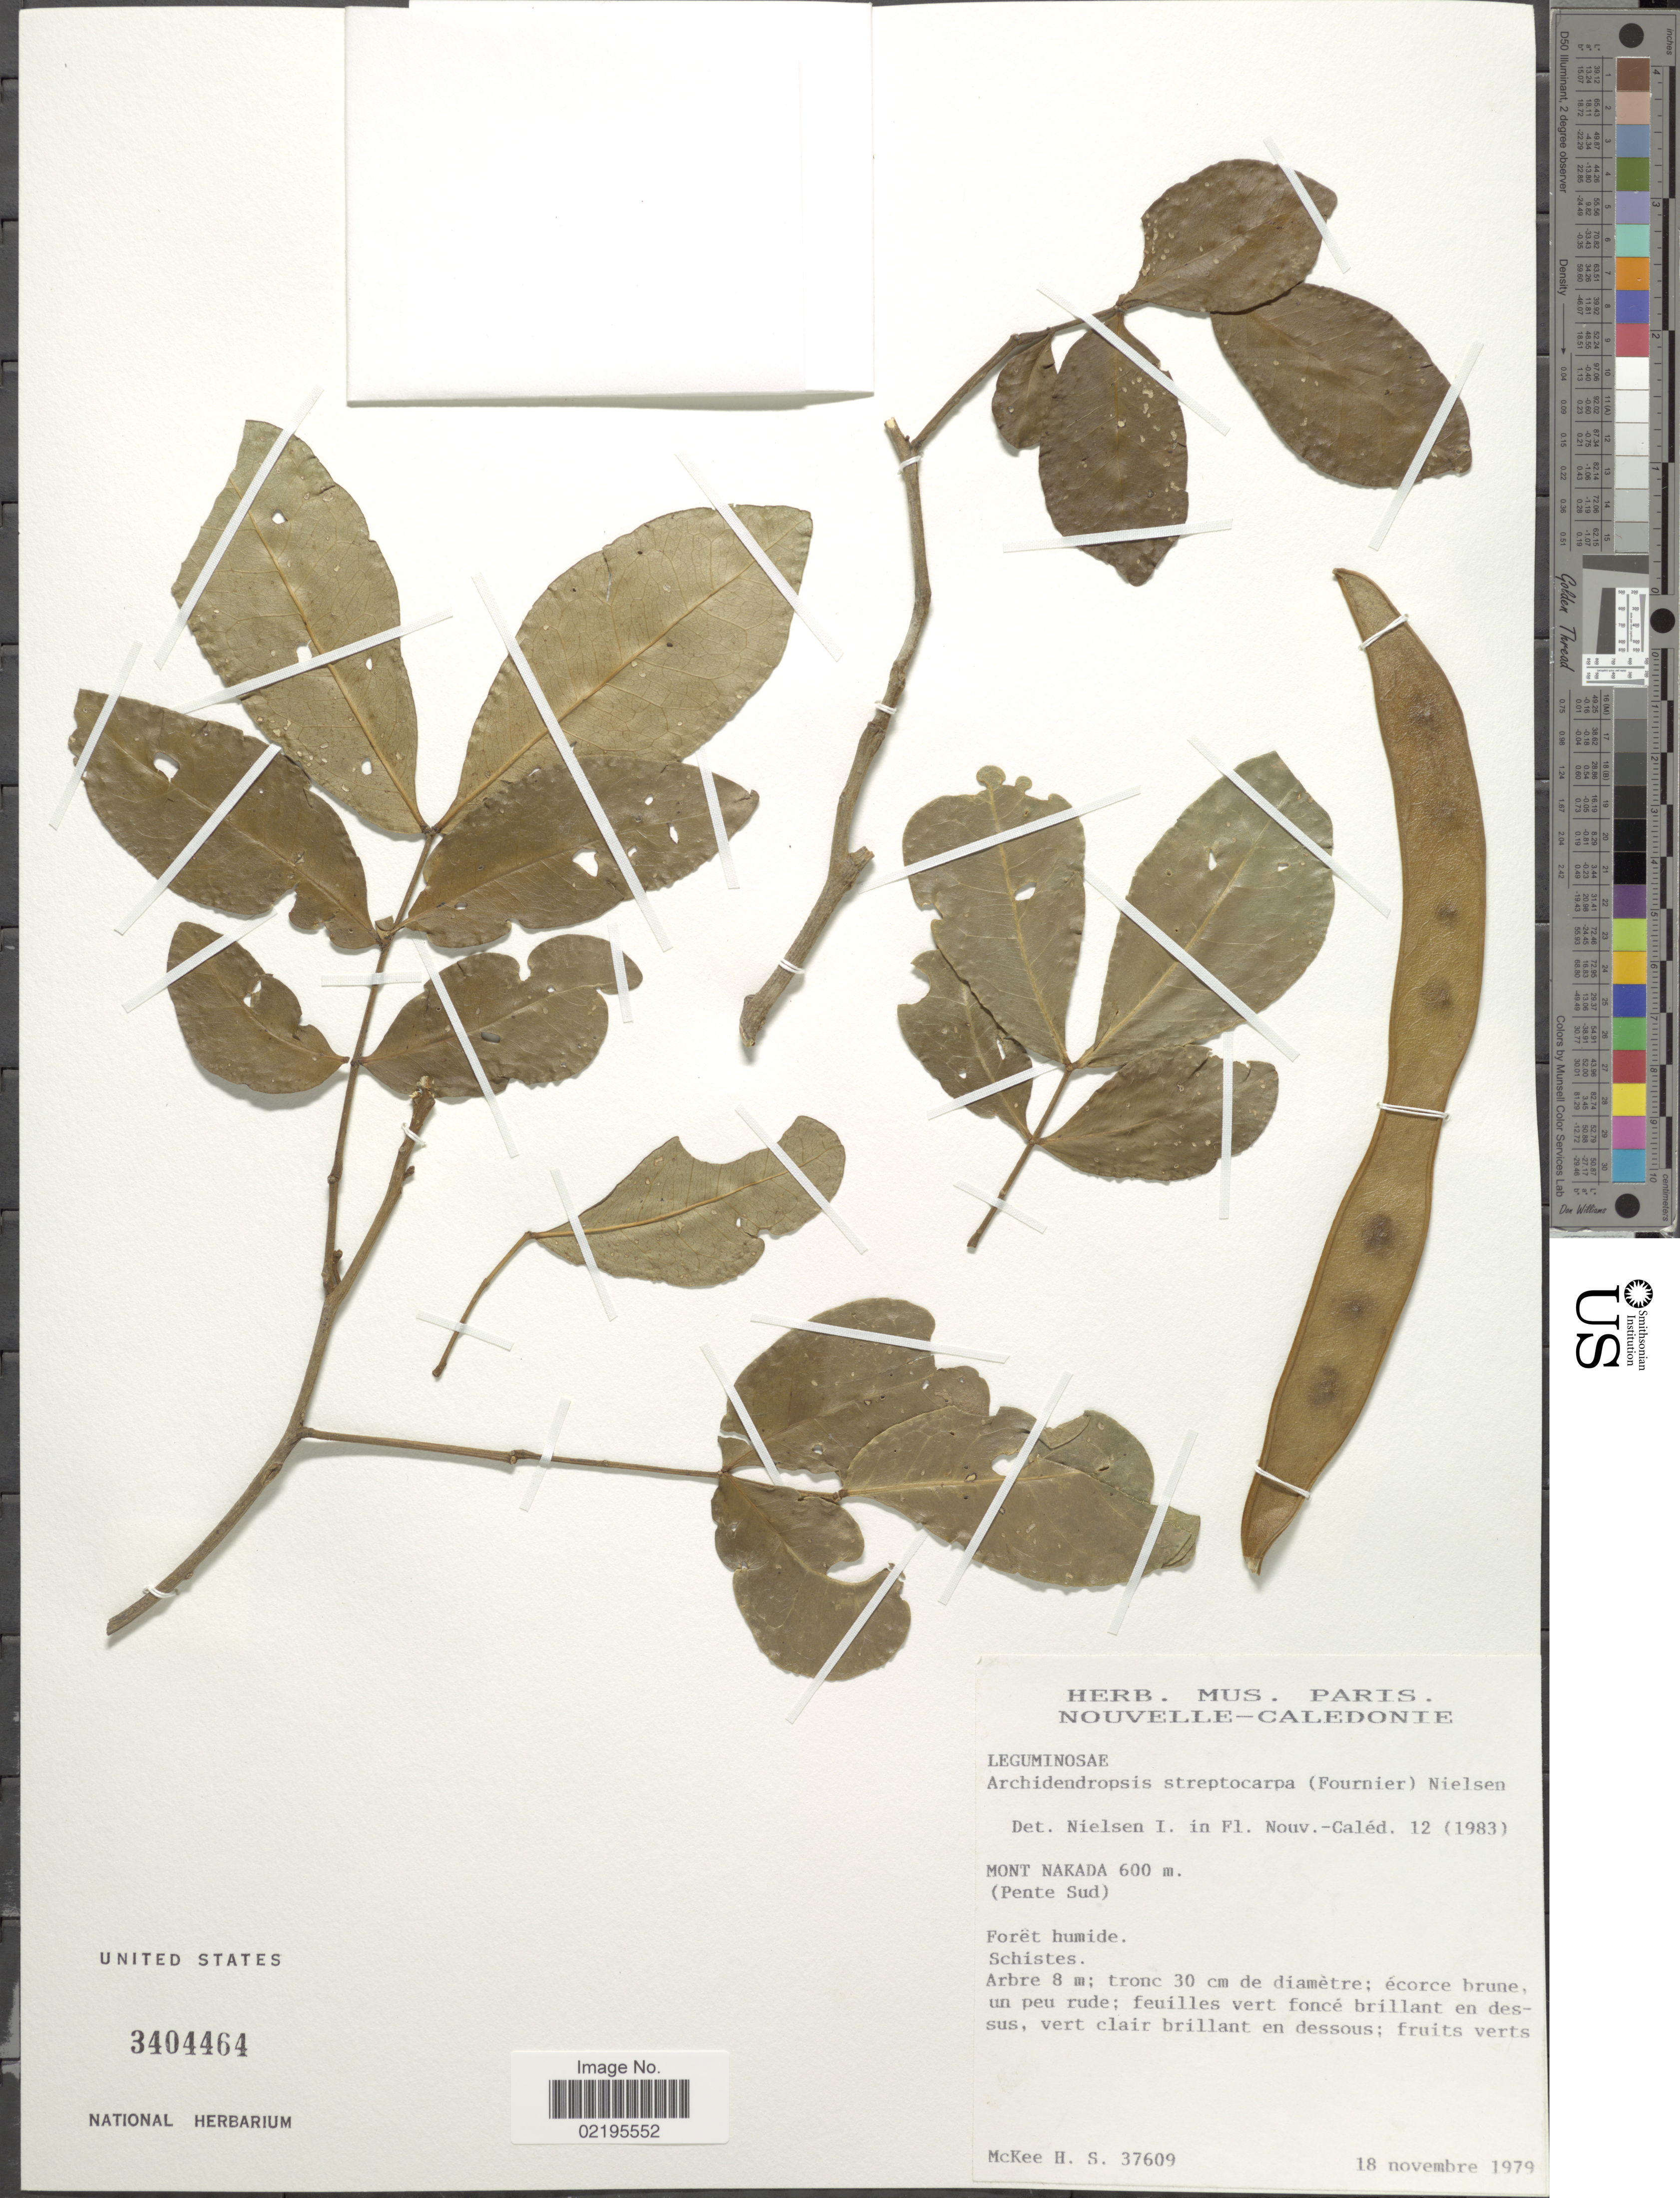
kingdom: Plantae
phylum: Tracheophyta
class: Magnoliopsida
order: Fabales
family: Fabaceae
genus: Archidendropsis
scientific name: Archidendropsis streptocarpa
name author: (E. Fourn.) I.C. Nielsen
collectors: H. S. McKee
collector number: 37609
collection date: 1979-11-18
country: New Caledonia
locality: Mont. Nakada (Pente Sud)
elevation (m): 600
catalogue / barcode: US 3404464